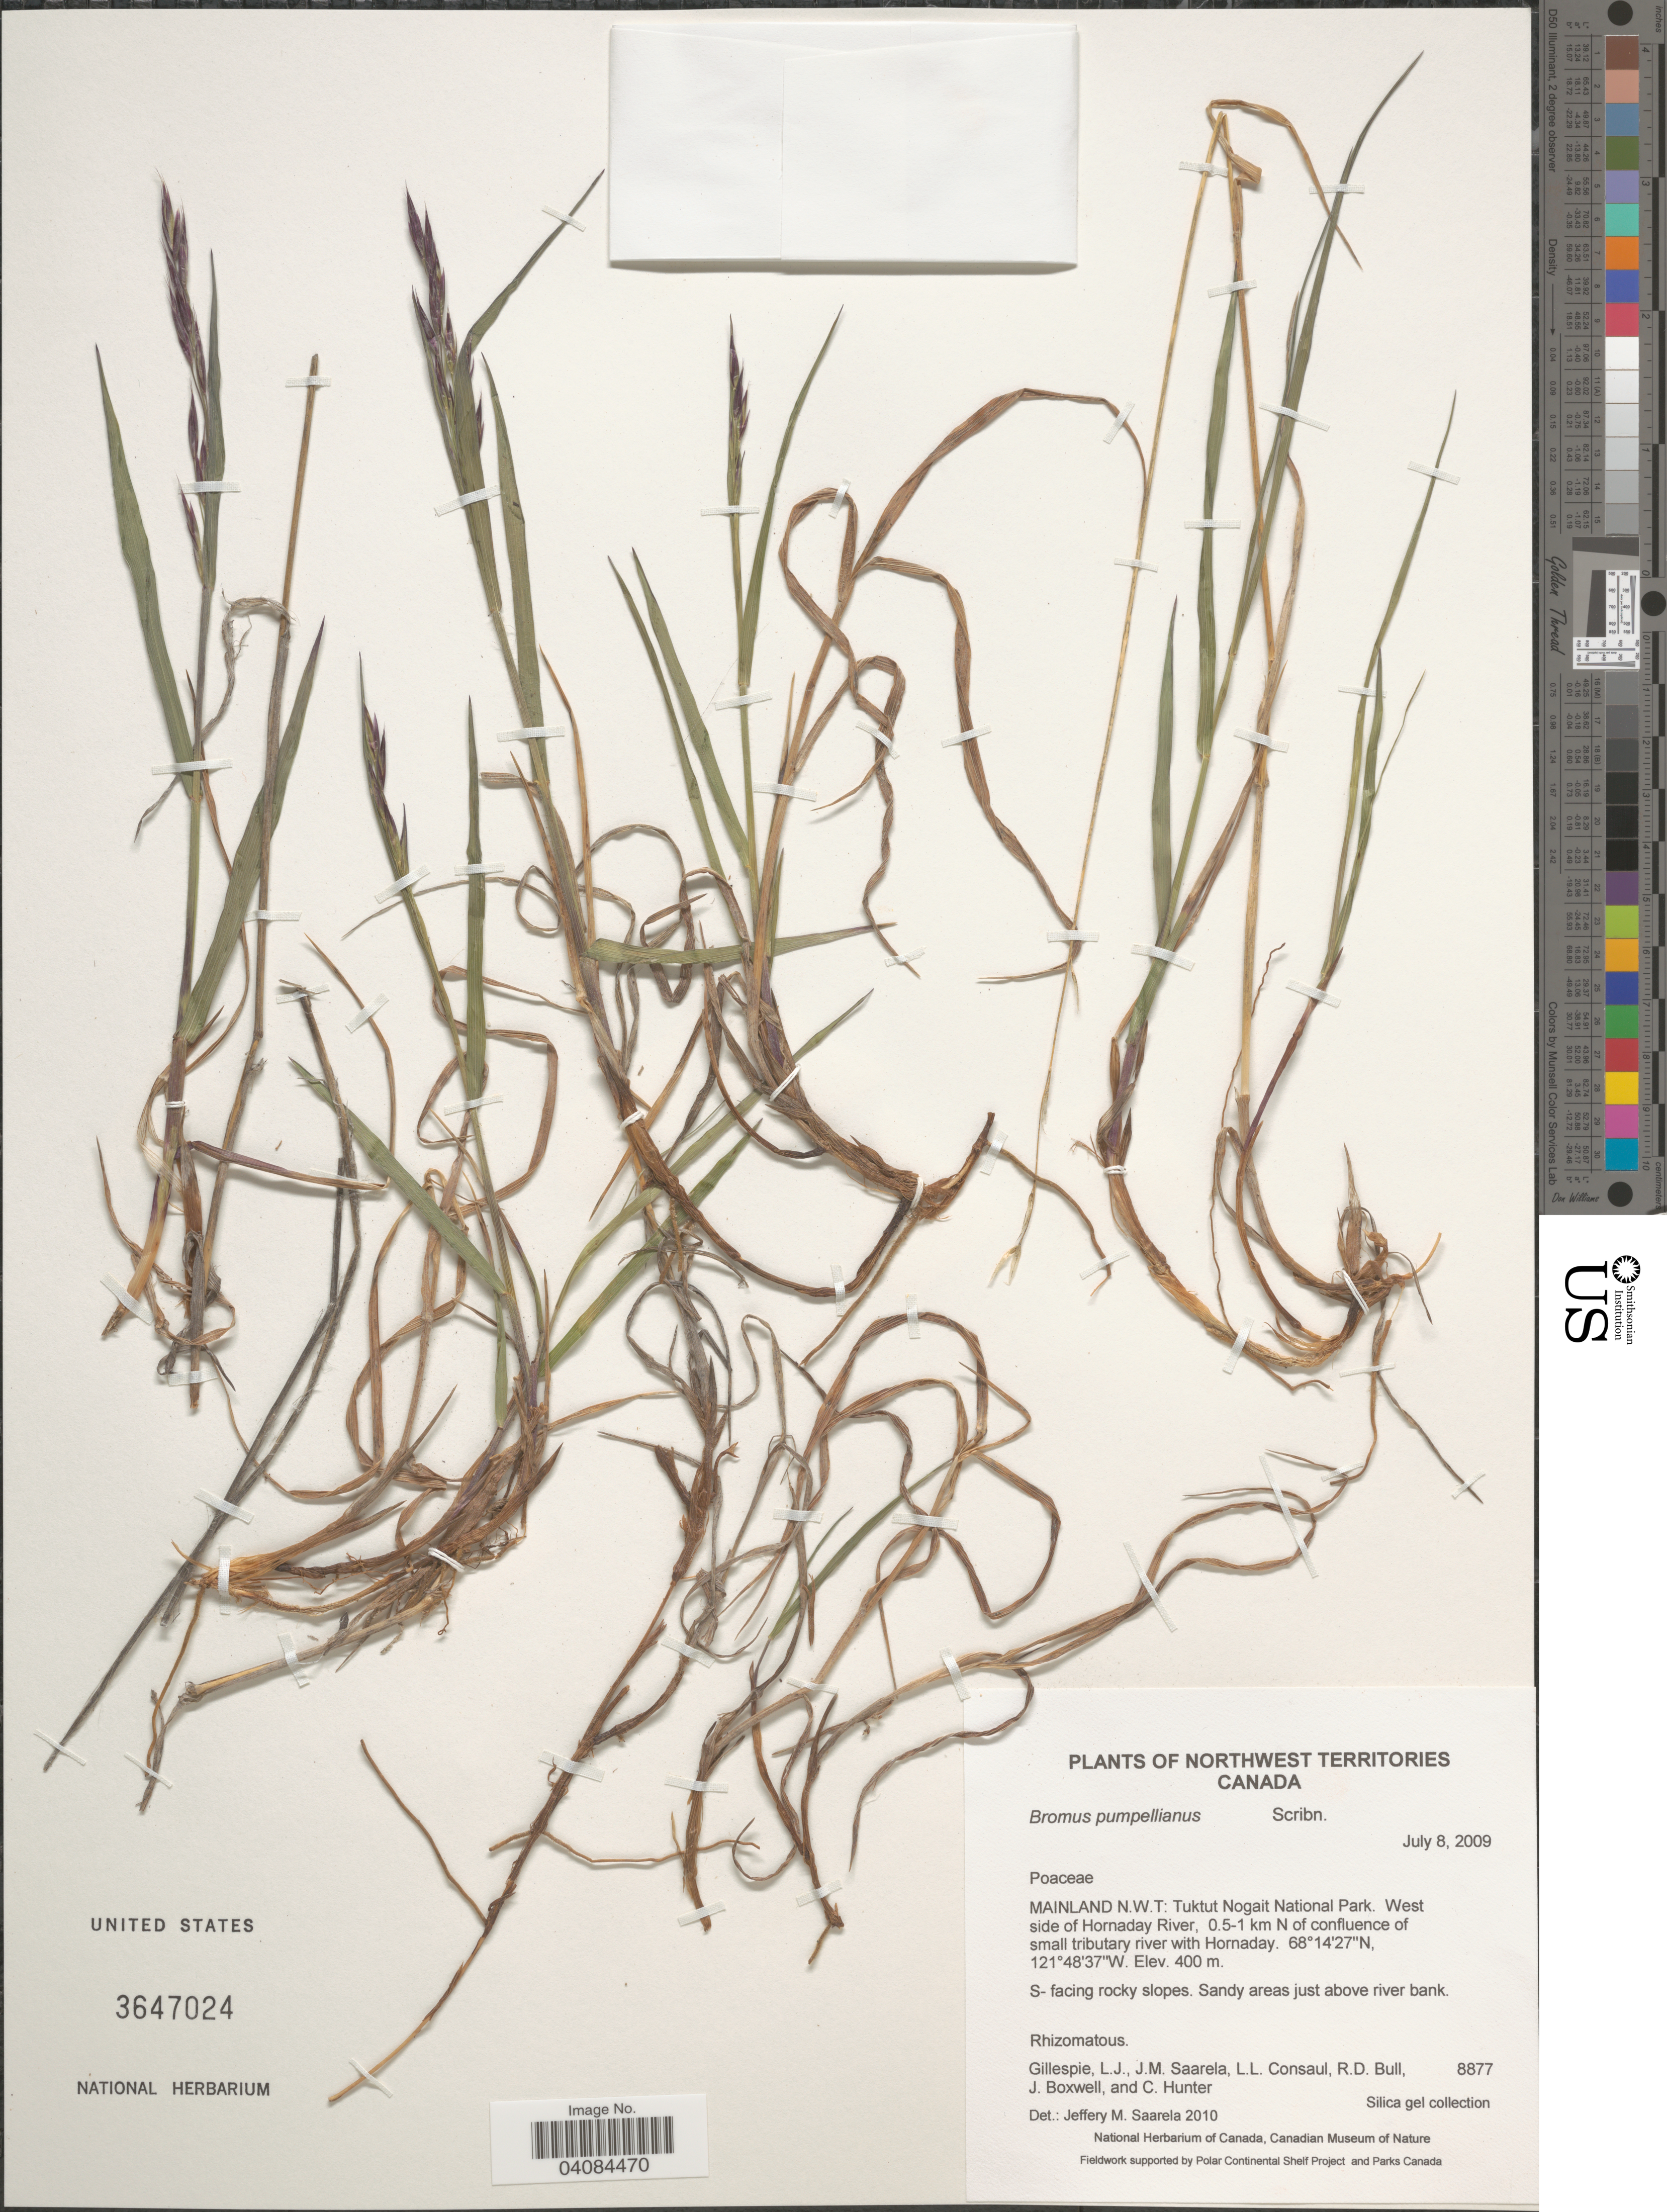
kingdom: Plantae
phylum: Tracheophyta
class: Liliopsida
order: Poales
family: Poaceae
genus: Bromus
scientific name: Bromus pumpellianus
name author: Scribn.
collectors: L. Gillespie, J. Saarela, L. Consaul, R. Bull & et al.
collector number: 8877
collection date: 2009-07-08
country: Canada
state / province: Northwest Territories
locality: Mainland N.W.T.: Tuktut Nogait National Park. West side of Hornaday River, 0.5-1 km N of confluence of small tributary river with Hornaday. S-facing rocky slopes.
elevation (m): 400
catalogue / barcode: US 3647024